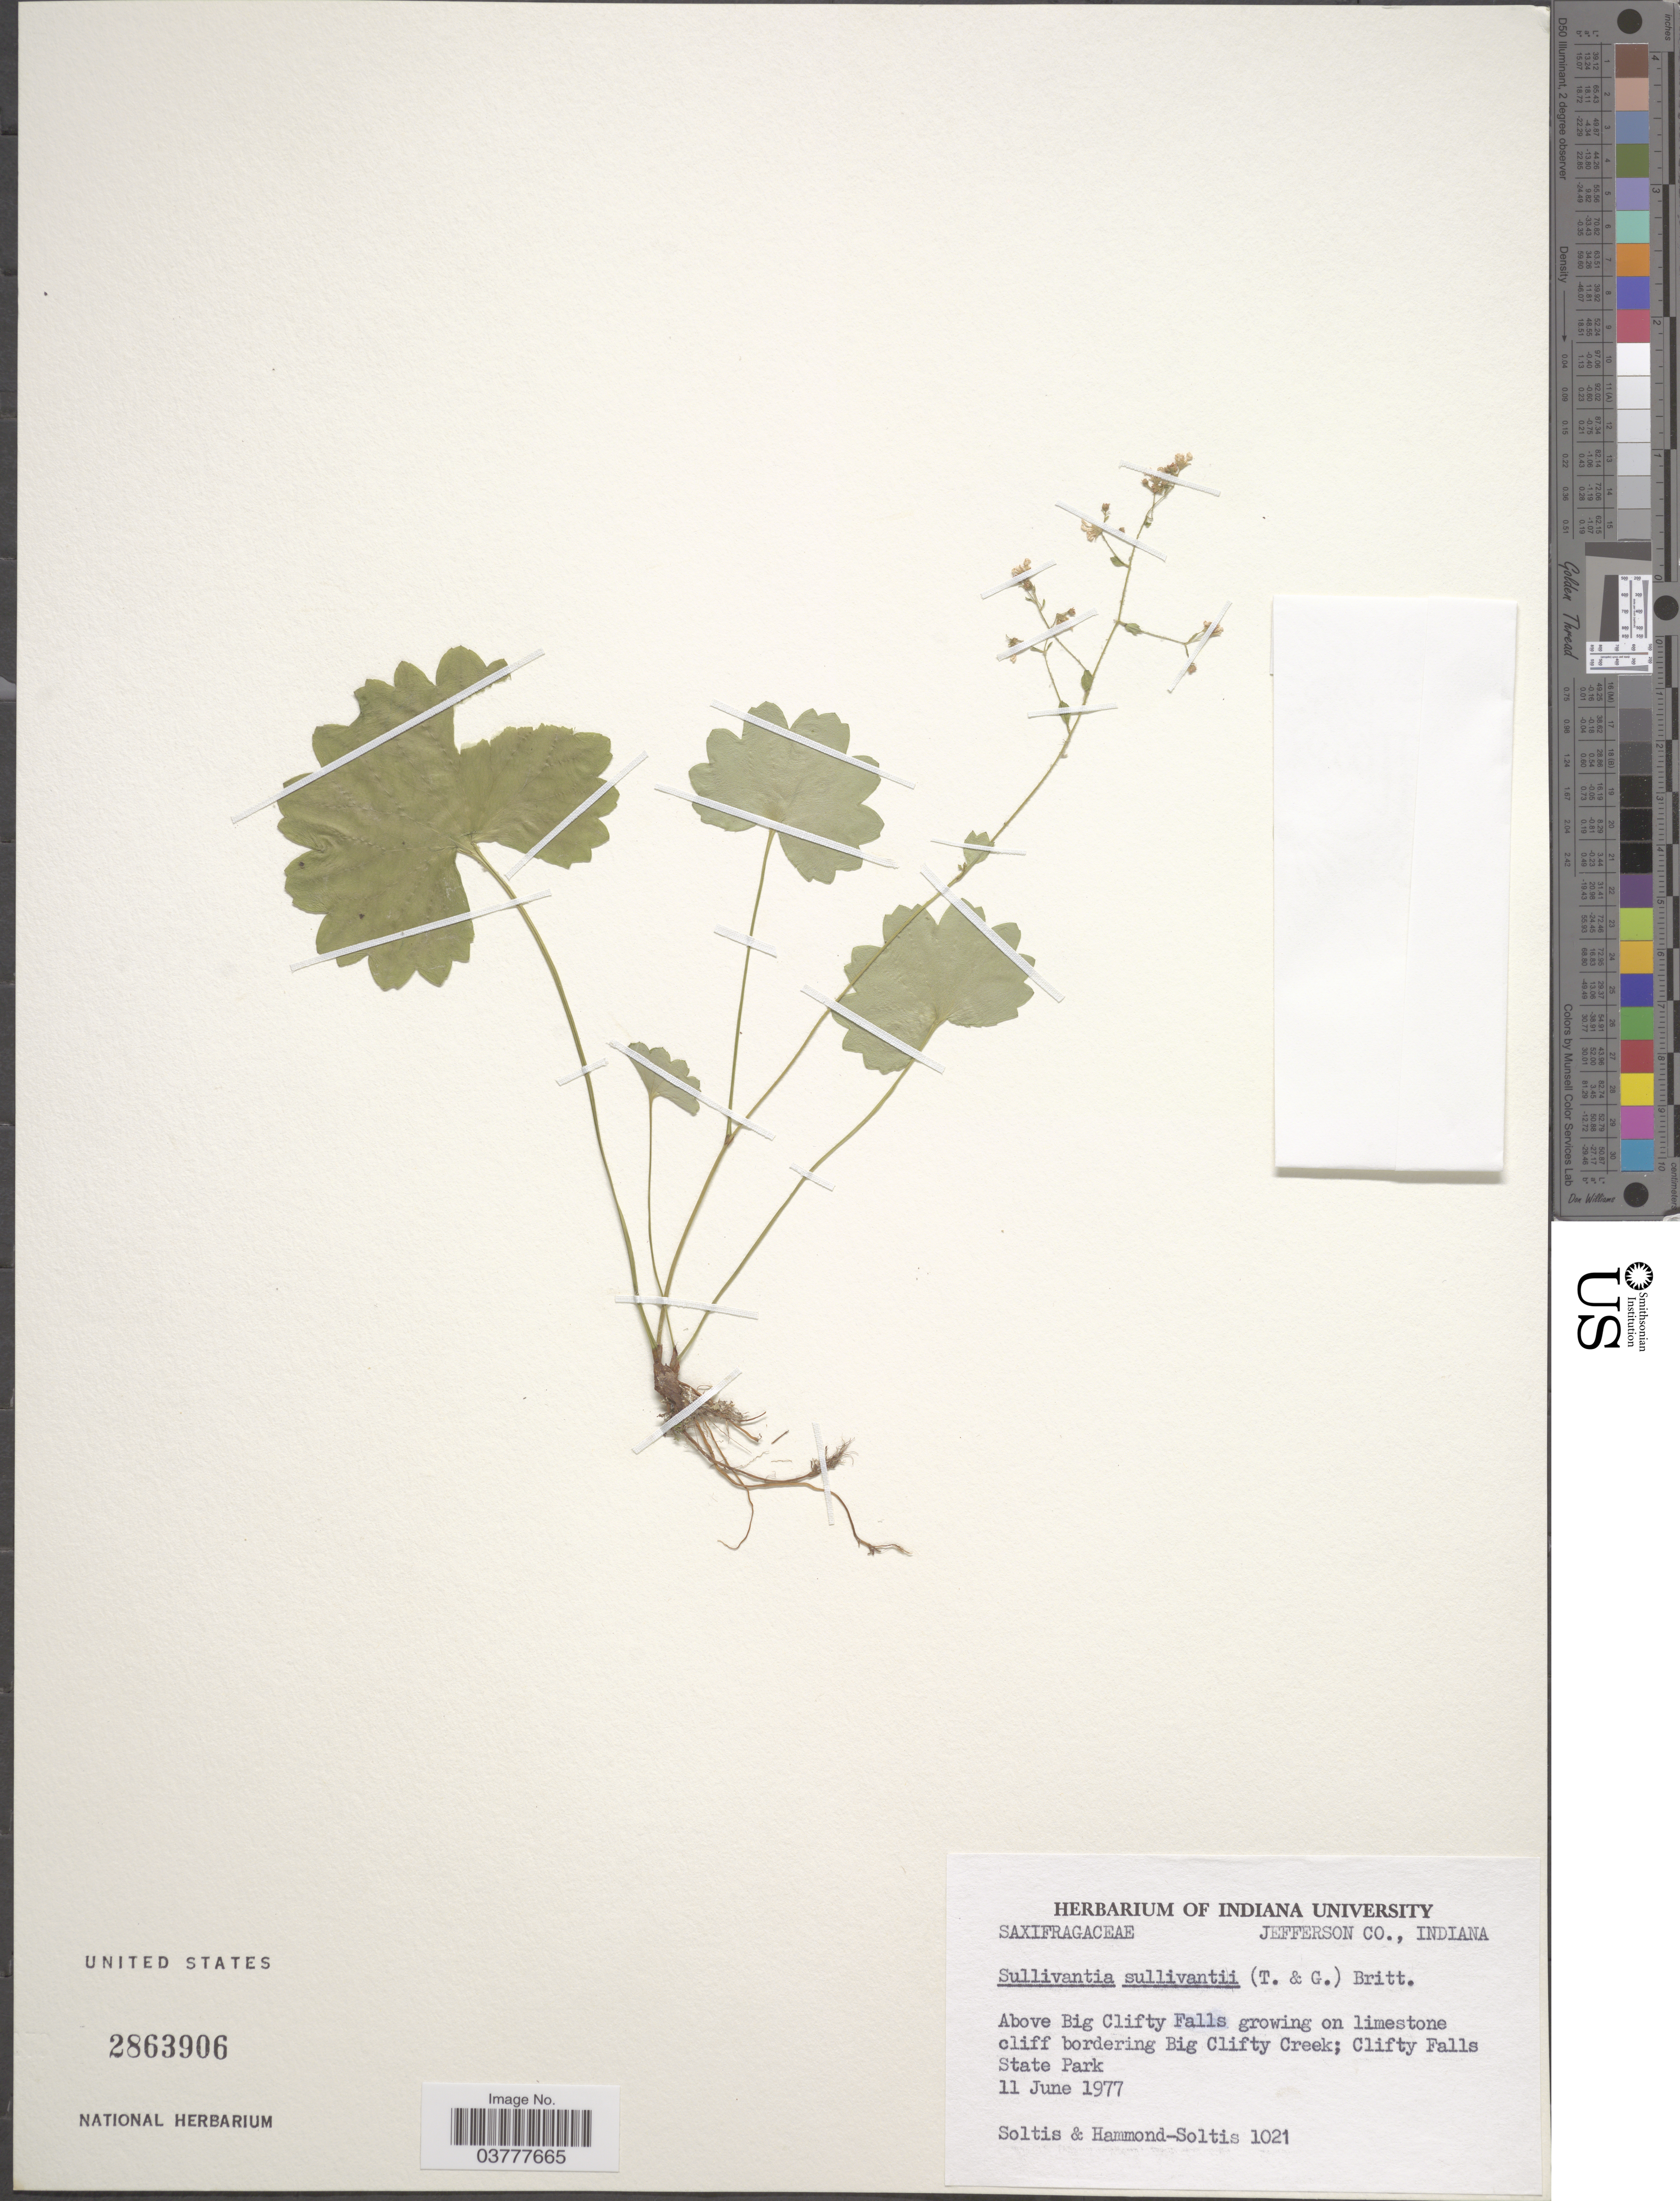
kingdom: Plantae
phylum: Tracheophyta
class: Magnoliopsida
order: Saxifragales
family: Saxifragaceae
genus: Sullivantia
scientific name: Sullivantia sullivantii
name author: (Torr. & A. Gray) Britton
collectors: -. Soltis & Hammond-Soltis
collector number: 1021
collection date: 1977-06-11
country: United States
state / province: Indiana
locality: Jefferson Co. Above Big Clifty Falls growing on limestone cliff bordering Big Clifty Creek; Clifty Falls State Park.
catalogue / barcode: US 2863906